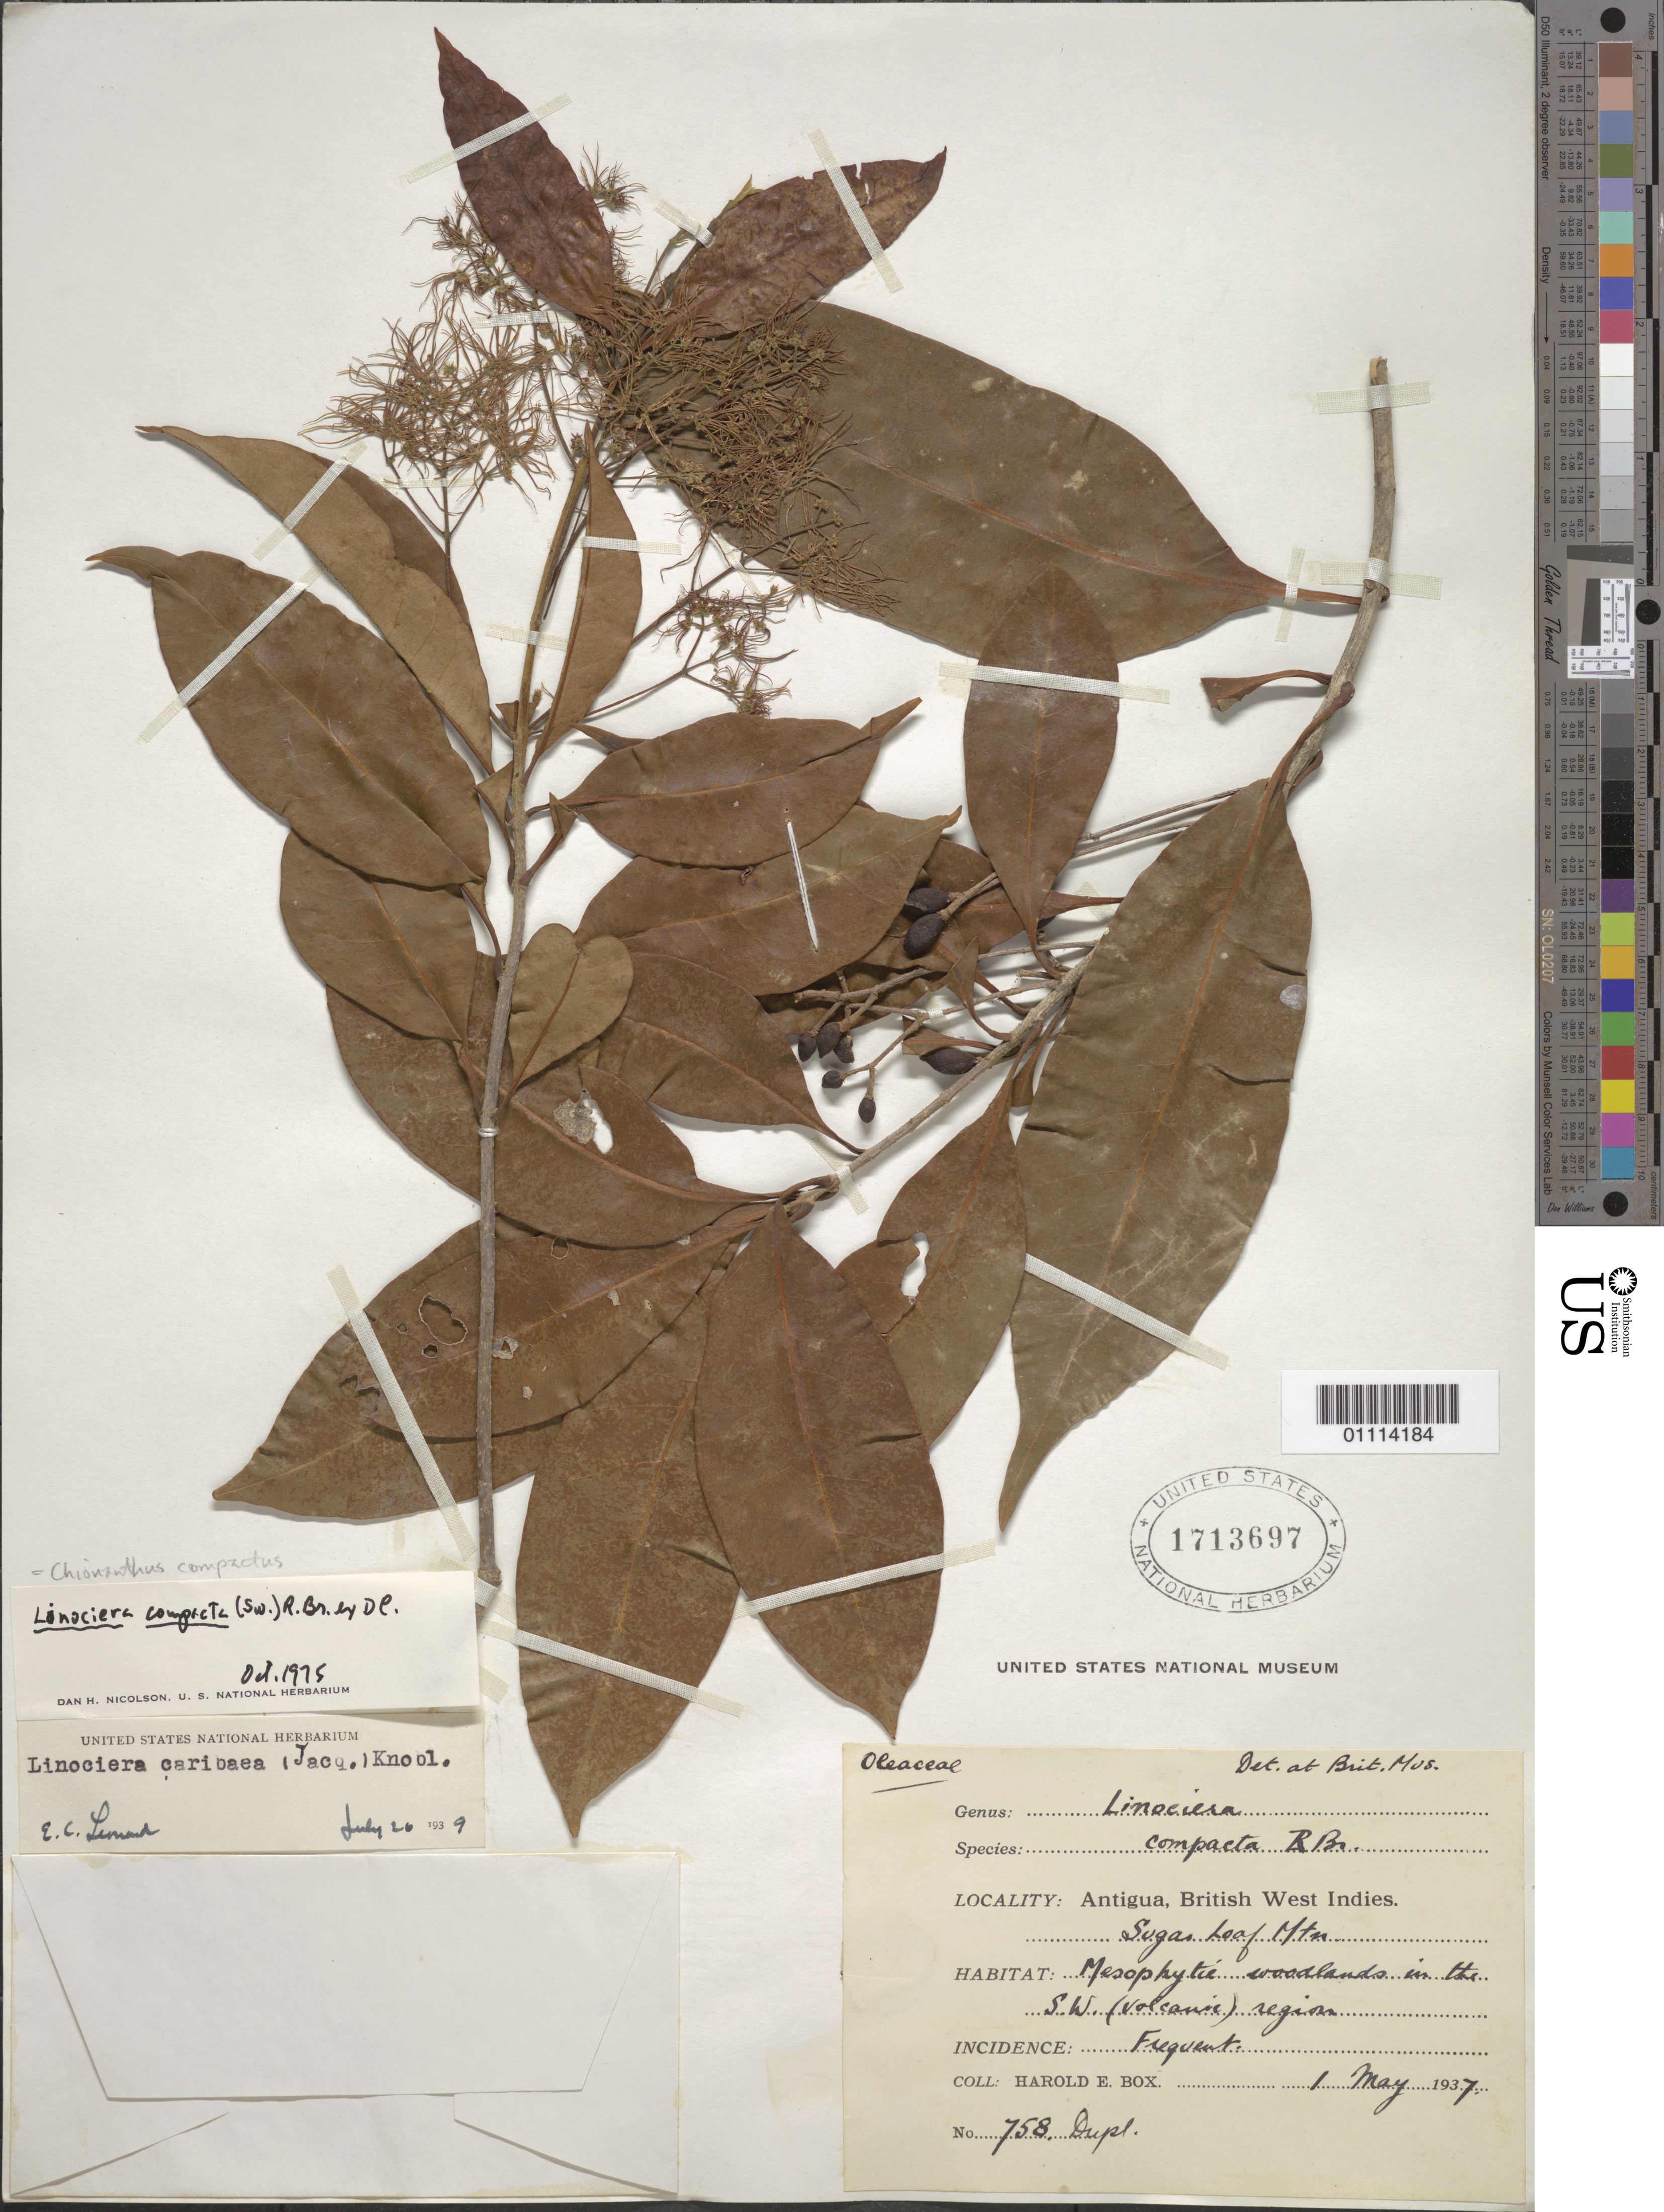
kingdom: Plantae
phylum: Tracheophyta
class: Magnoliopsida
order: Lamiales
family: Oleaceae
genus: Chionanthus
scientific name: Chionanthus compactus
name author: Sw.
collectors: H. E. Box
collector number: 758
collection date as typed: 01 May 1937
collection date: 1937-05-01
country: Antigua and Barbuda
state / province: Saint Paul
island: Antigua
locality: Sugar Loaf Mtn. Mesophytic woodlands in the S.W. (volcanic) region.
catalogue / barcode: US 1713697